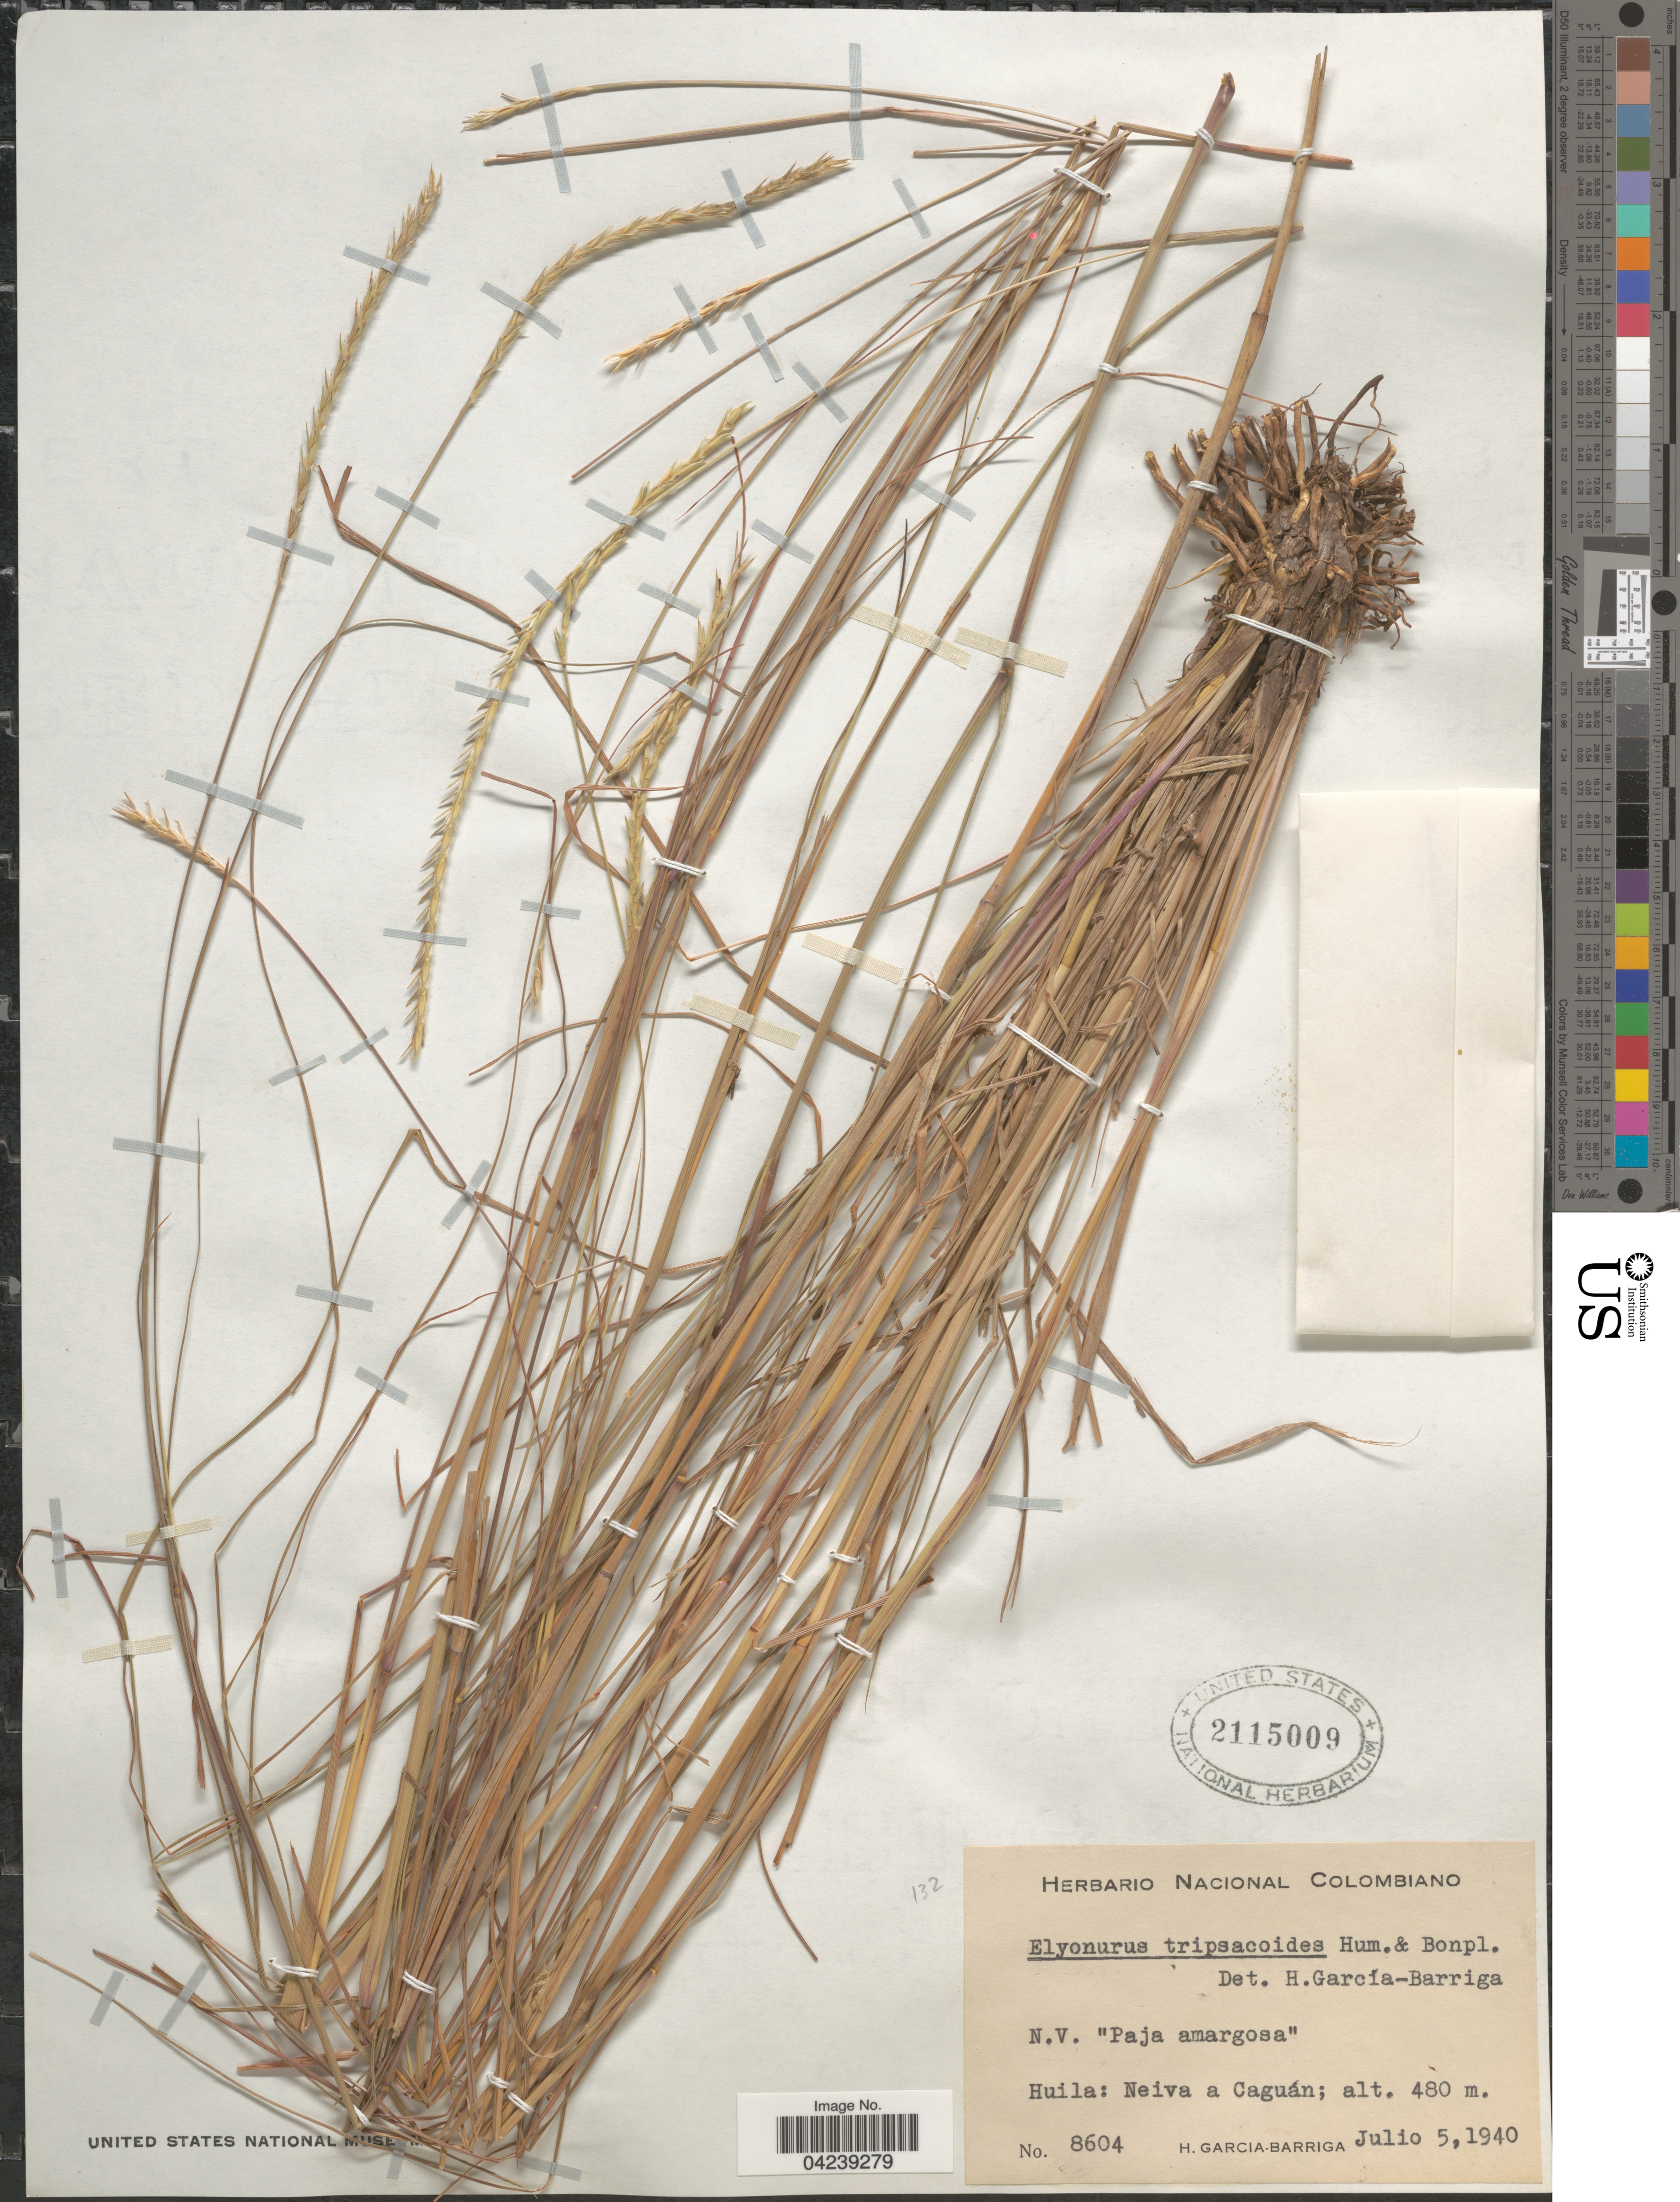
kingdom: Plantae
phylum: Tracheophyta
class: Liliopsida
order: Poales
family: Poaceae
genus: Elionurus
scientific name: Elionurus tripsacoides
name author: Humb. & Bonpl. ex Willd.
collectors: H. García Barriga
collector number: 8604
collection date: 1940-07-05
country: Colombia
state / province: Huila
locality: Neiva a Caguán.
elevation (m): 480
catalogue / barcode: US 2115009